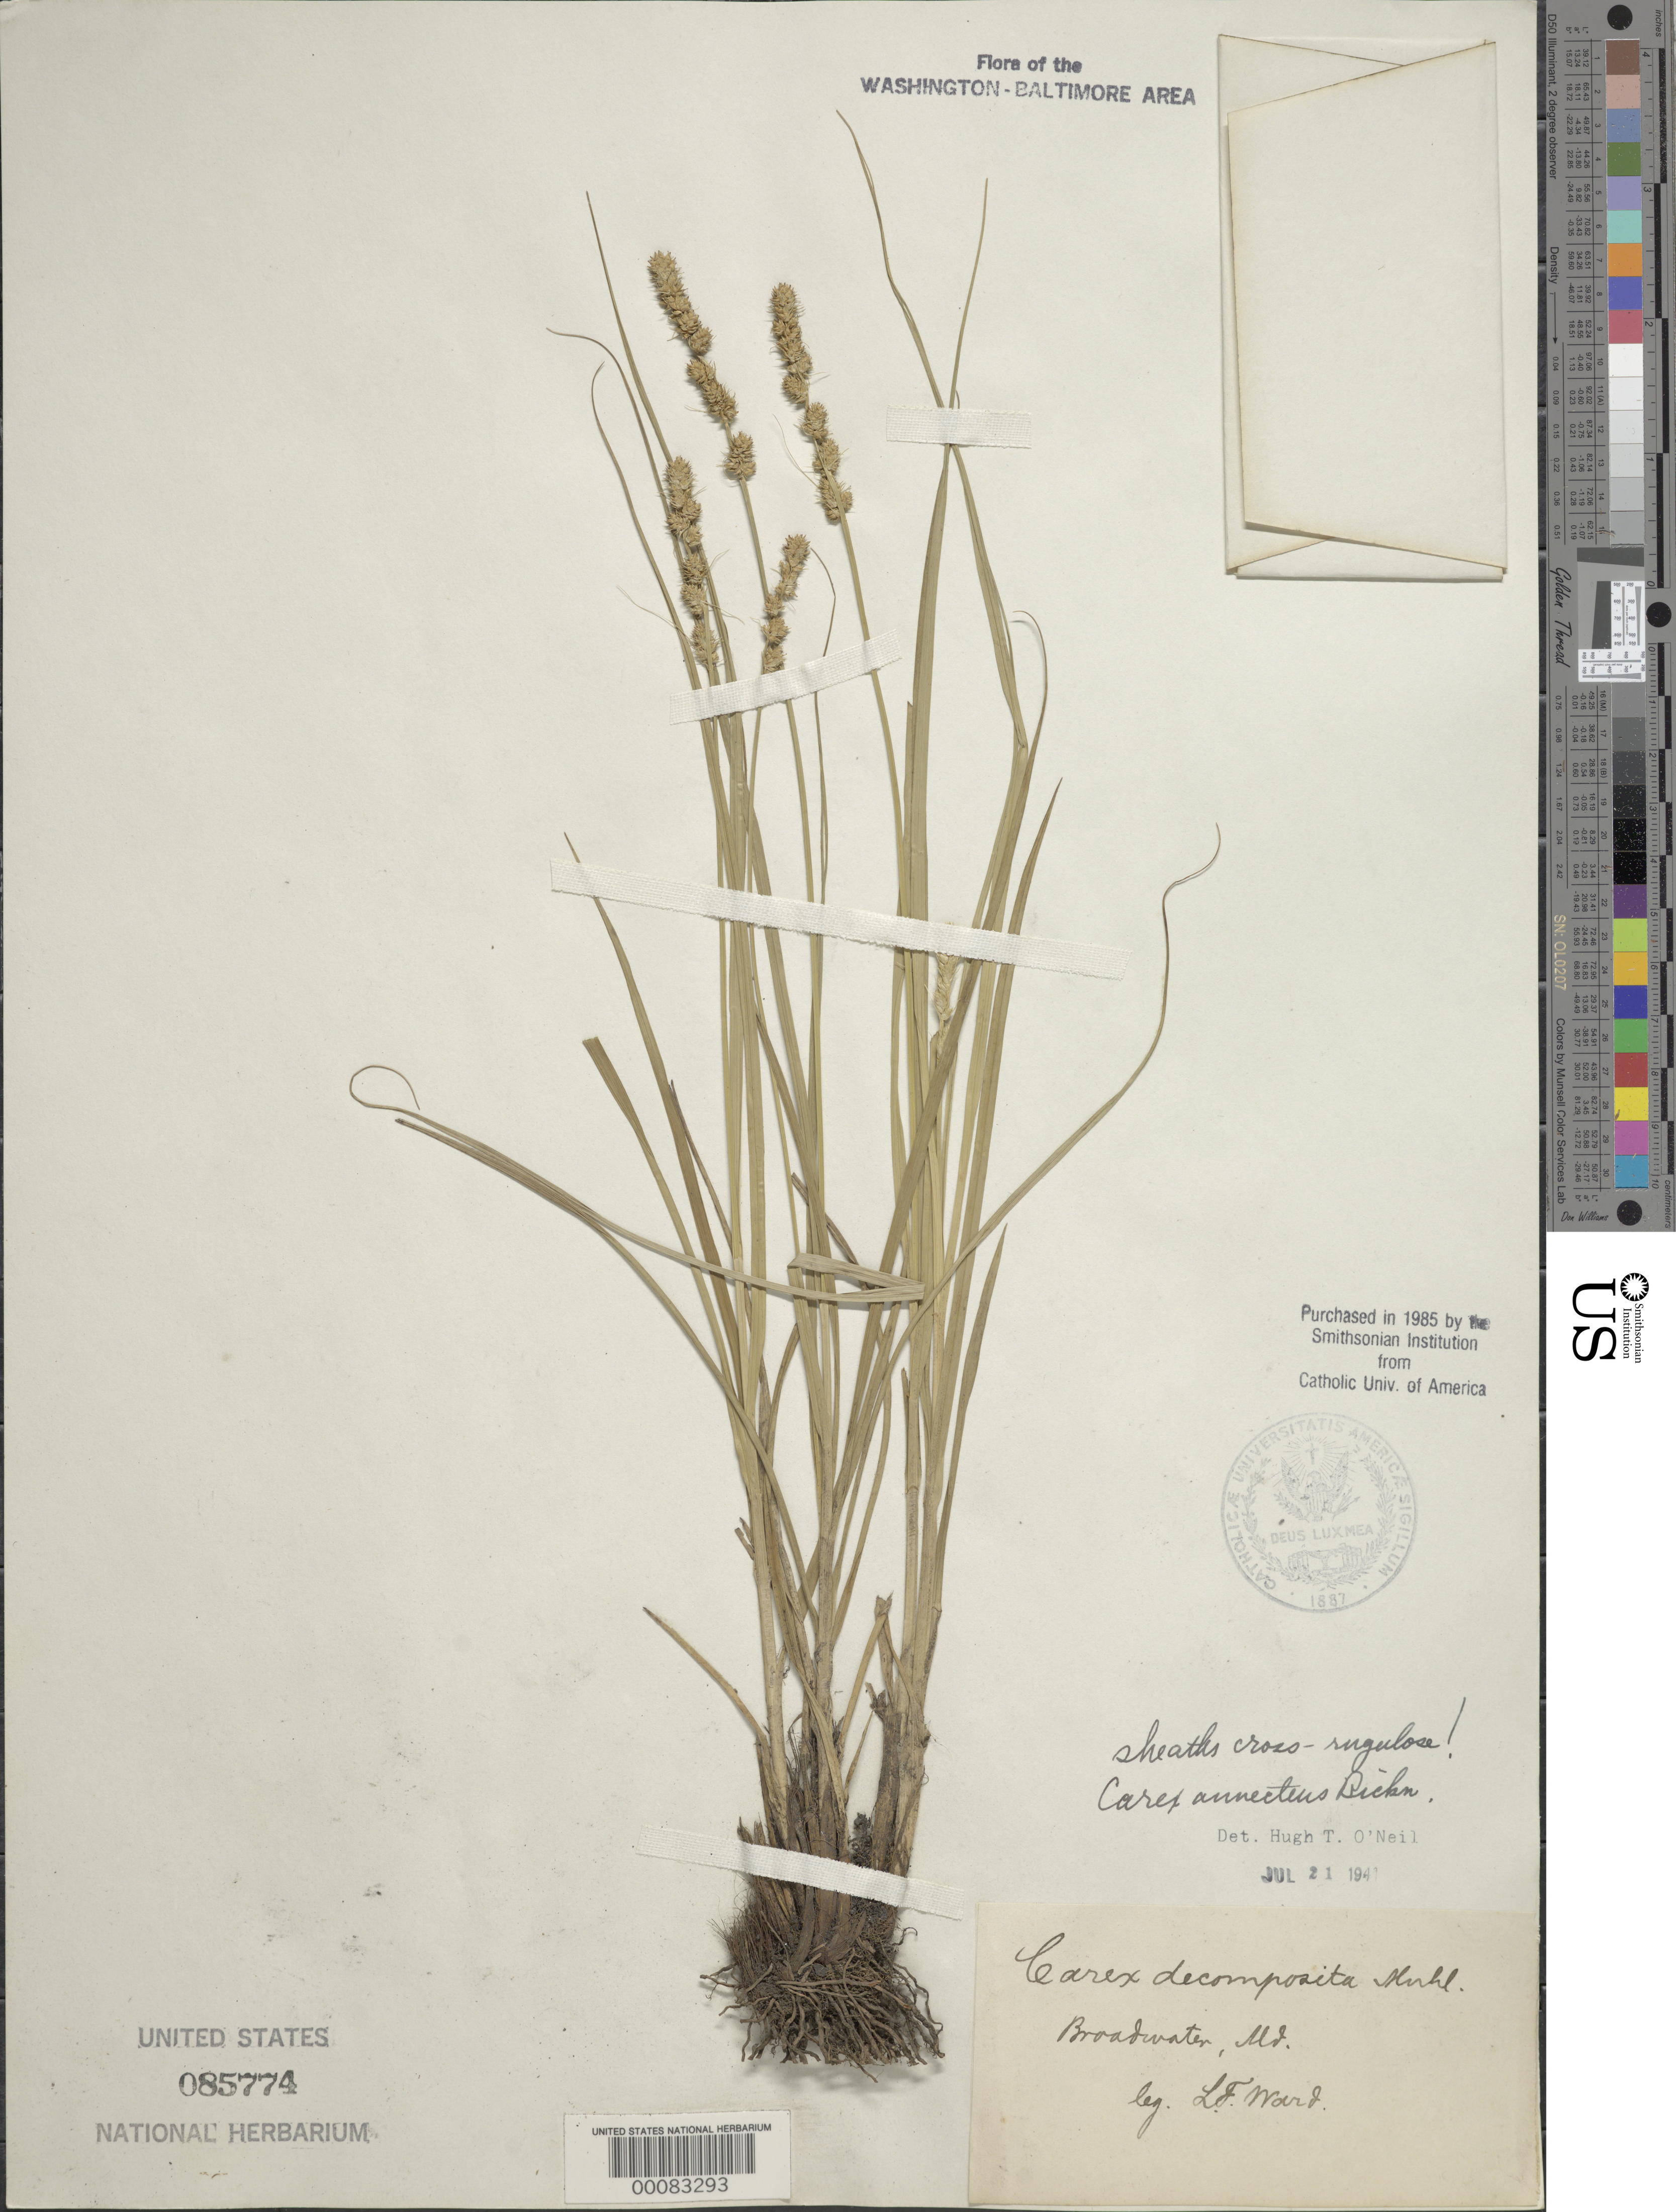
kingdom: Plantae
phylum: Tracheophyta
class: Liliopsida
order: Poales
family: Cyperaceae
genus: Carex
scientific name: Carex annectens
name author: (E.P. Bicknell) E.P. Bicknell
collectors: L. F. Ward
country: United States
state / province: Maryland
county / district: Montgomery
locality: Widewater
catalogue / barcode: US 85774